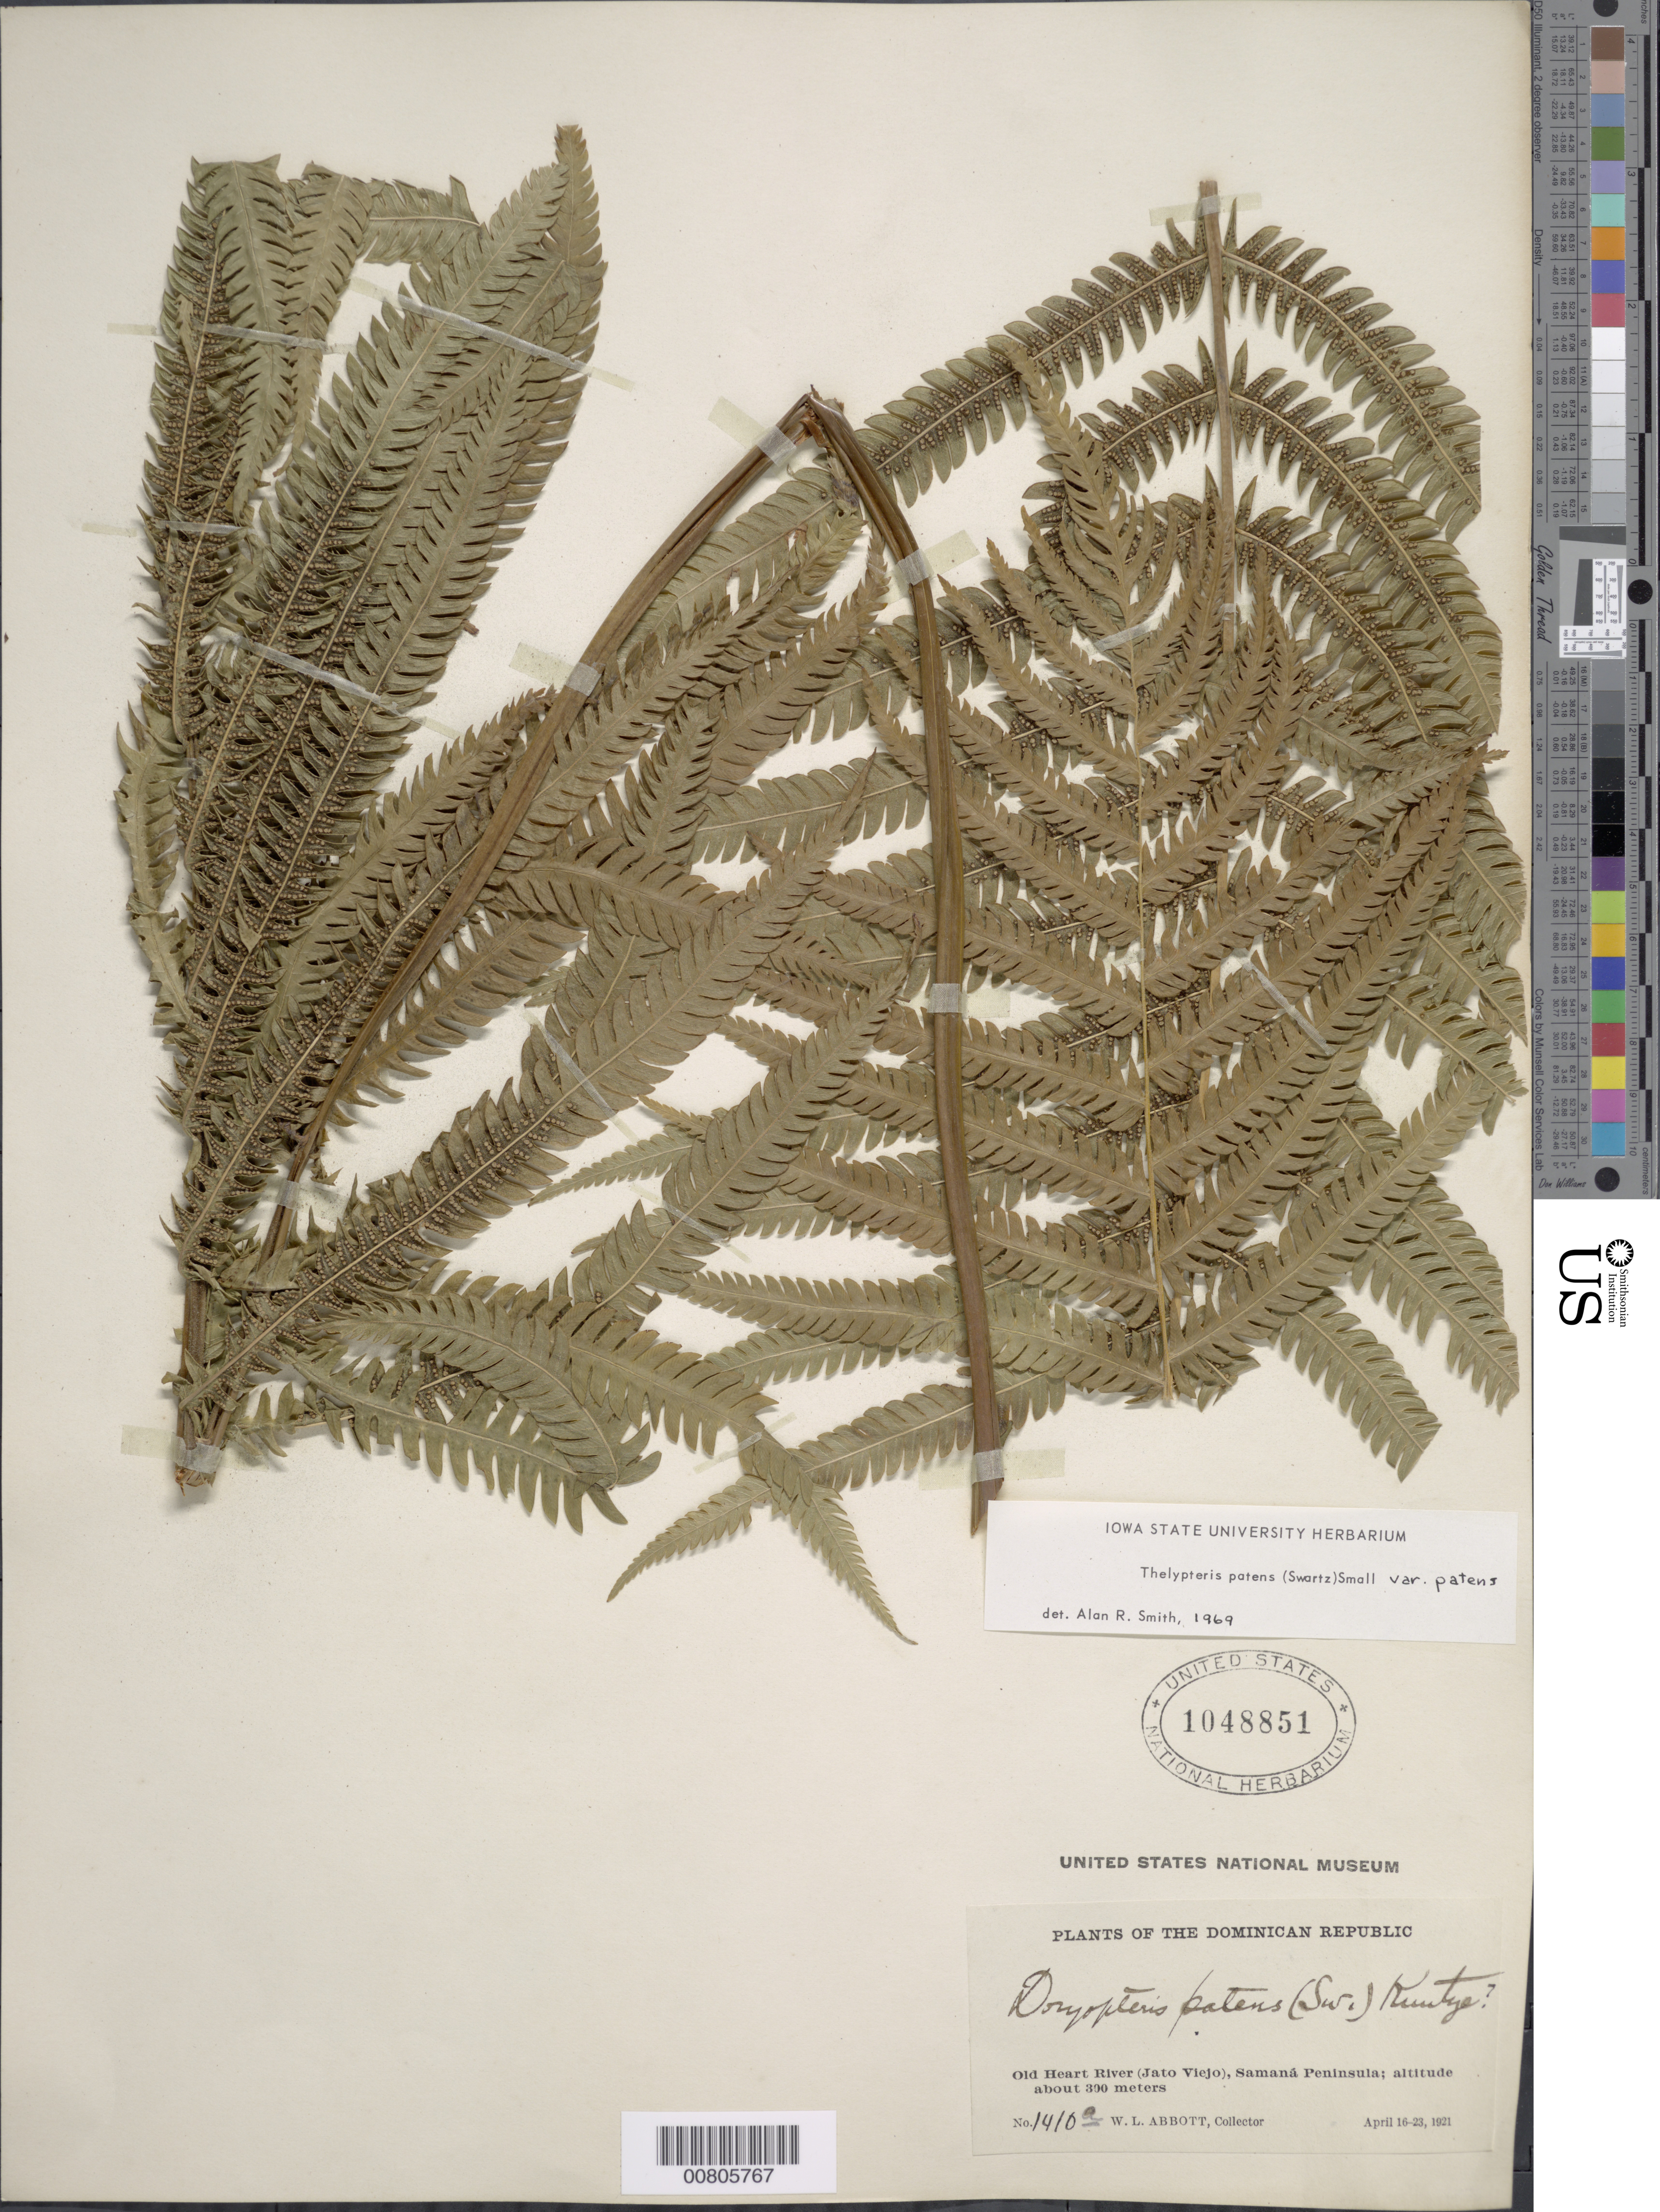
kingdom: Plantae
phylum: Tracheophyta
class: Polypodiopsida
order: Polypodiales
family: Thelypteridaceae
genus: Christella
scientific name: Christella patens var. patens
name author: (Sw.) Holttum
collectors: W. L. Abbott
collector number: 1410a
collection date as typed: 16 Apr 1921 to 23 Apr 1921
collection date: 1921-04-16/1921-04-23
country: Dominican Republic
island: Hispaniola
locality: Samaná Peninsula, Old Heart River (Jato Viejo)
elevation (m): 300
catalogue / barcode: US 1048851